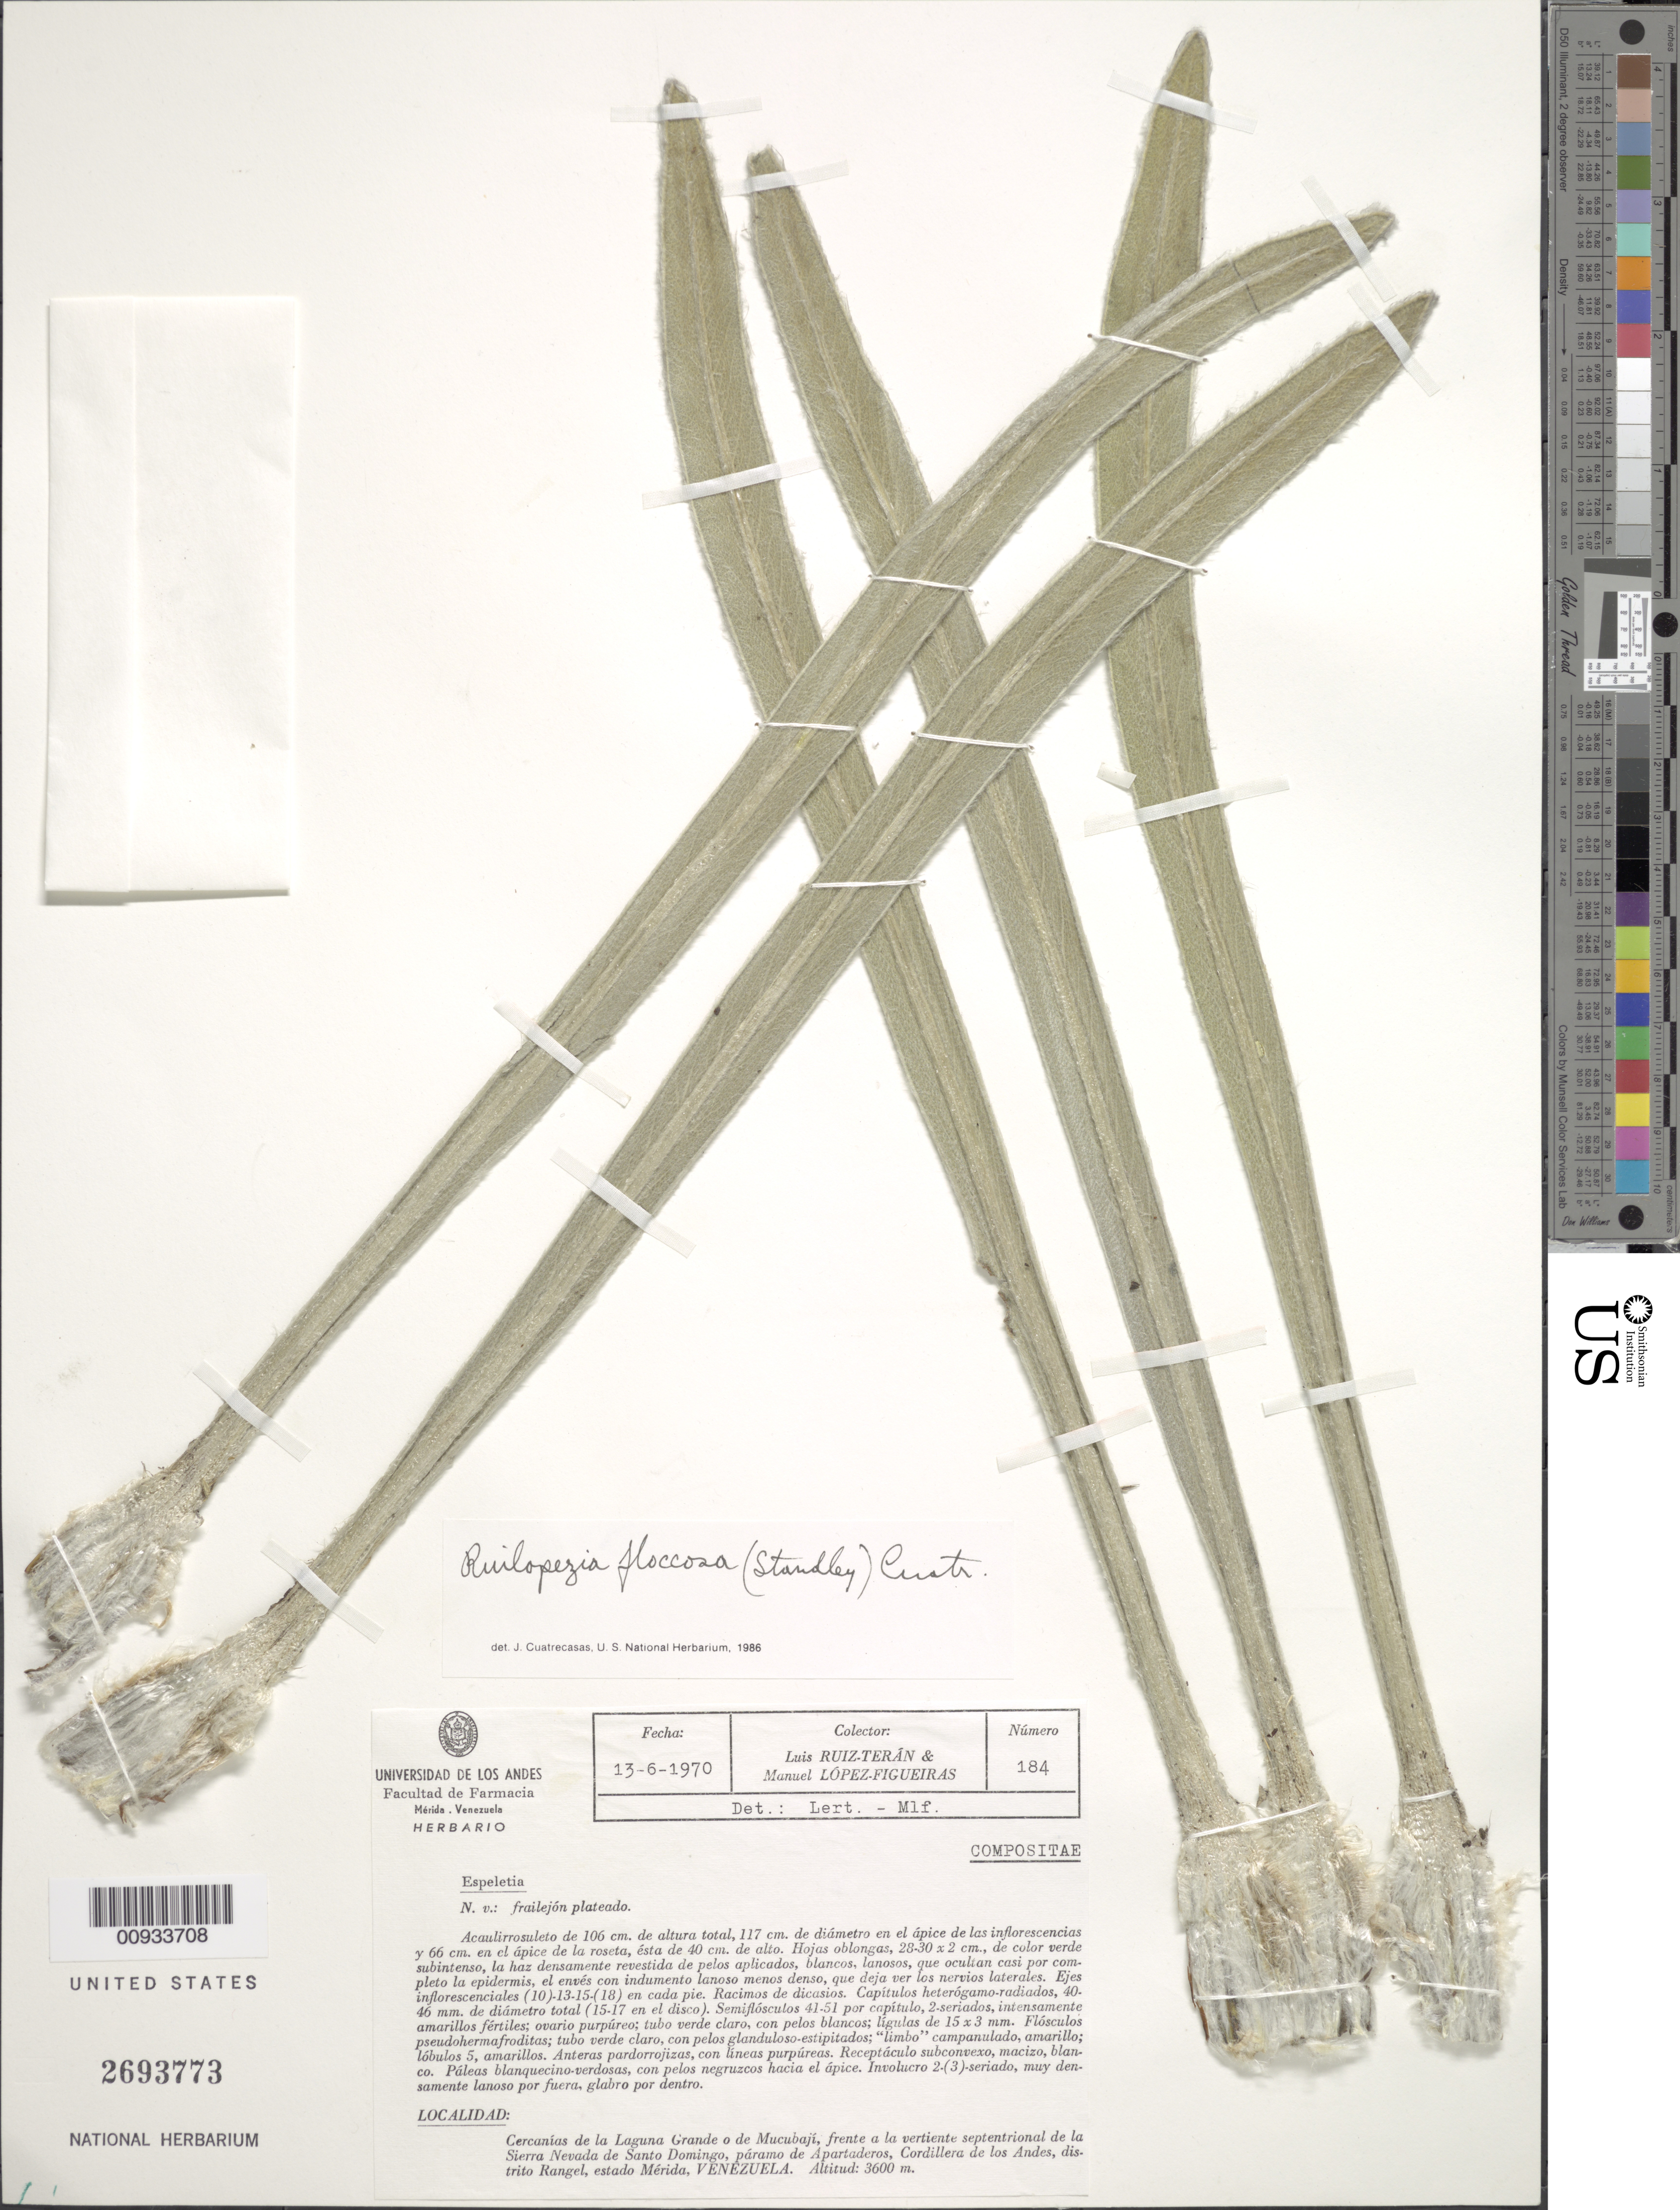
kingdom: Plantae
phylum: Tracheophyta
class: Magnoliopsida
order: Asterales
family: Asteraceae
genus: Ruilopezia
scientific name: Ruilopezia floccosa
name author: (Standl.) Cuatrec.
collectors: L. E. Ruíz-Terán & M. López Figueiras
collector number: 184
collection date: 1970-06-13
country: Venezuela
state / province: Mérida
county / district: Rangel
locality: Cercanías de la Laguna Grande o de Mucubají, frente a la vertiente septentrional de la Sierra nevada de santo Domingo, páramo de Apartaderos, Cordillera de los Andes.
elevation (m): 3600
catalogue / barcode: US 2692773